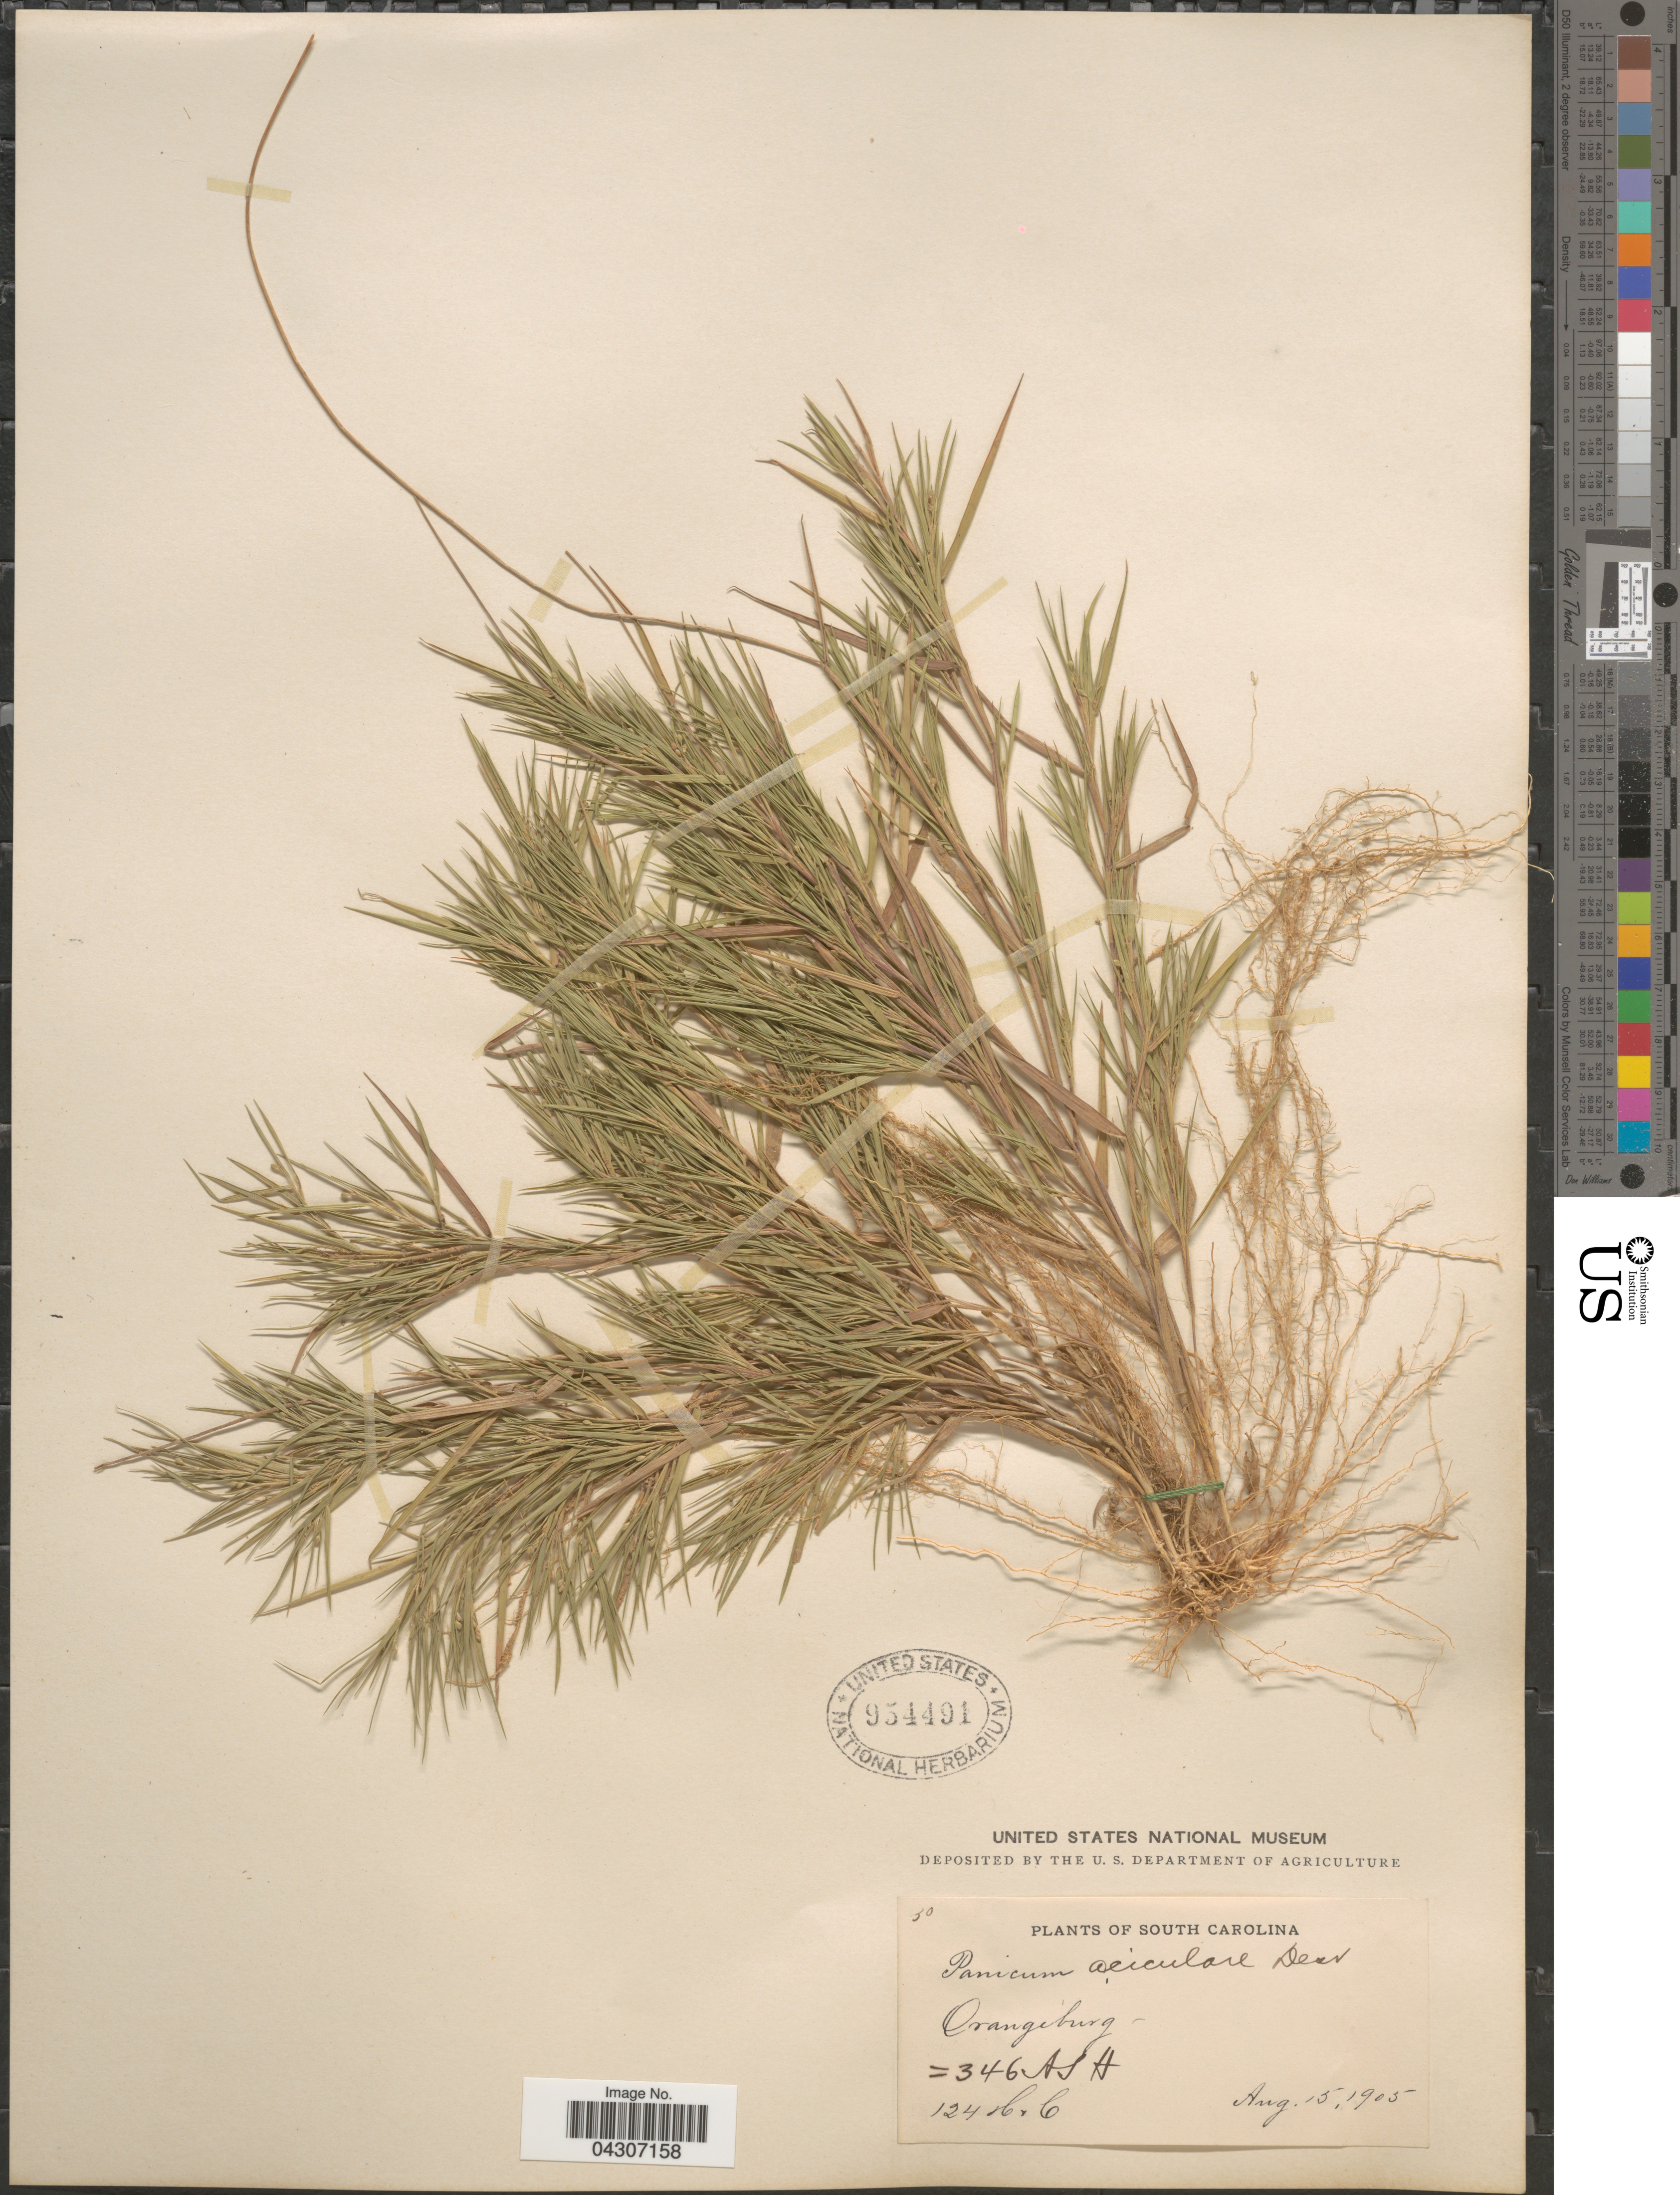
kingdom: Plantae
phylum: Tracheophyta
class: Liliopsida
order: Poales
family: Poaceae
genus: Dichanthelium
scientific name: Dichanthelium aciculare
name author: (Desv. ex Poir.) Gould & C.A. Clark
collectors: H. C.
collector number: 124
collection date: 1905-08-15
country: United States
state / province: South Carolina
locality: Orangeburg.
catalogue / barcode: US 954491